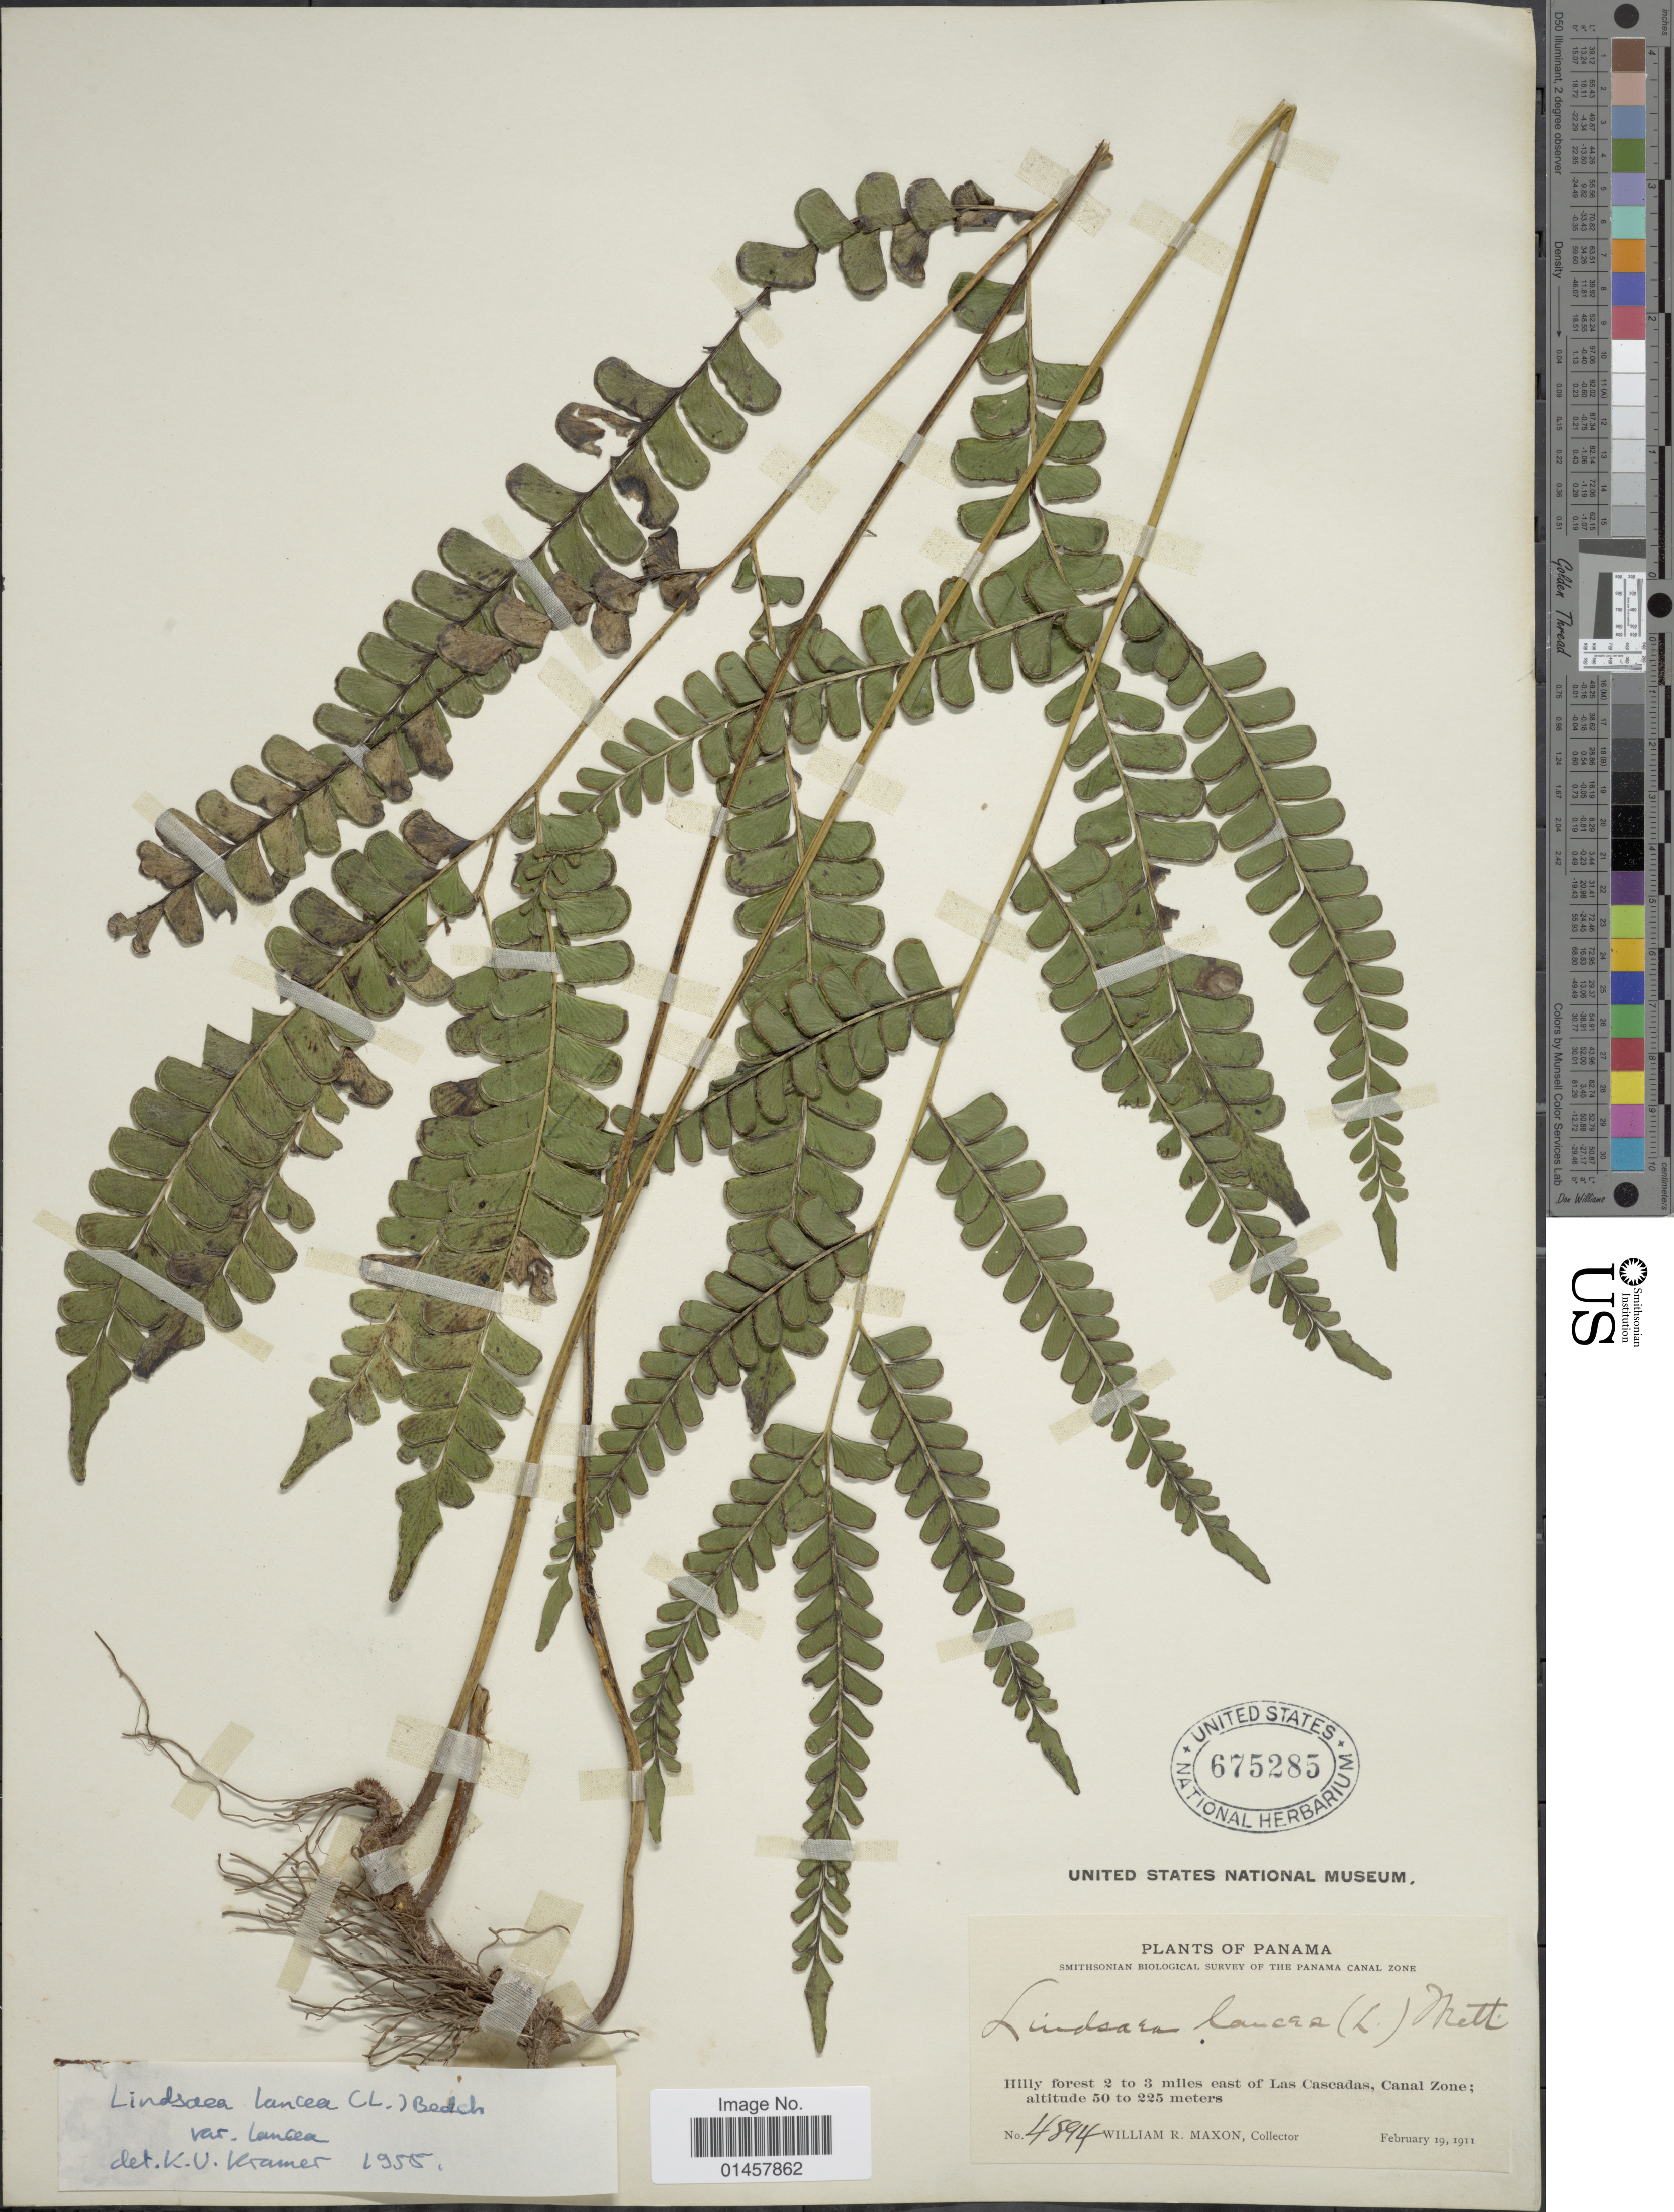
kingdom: Plantae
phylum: Tracheophyta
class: Polypodiopsida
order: Polypodiales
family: Lindsaeaceae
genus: Lindsaea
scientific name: Lindsaea lancea var. lancea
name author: (L.) Bedd.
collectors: W. R. Maxon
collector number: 4894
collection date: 1911-02-19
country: Panama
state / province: Colón / Panamá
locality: Hilly forest 2 to 3 miles east of Las Cascadas, Canal Zone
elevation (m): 50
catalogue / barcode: US 675285